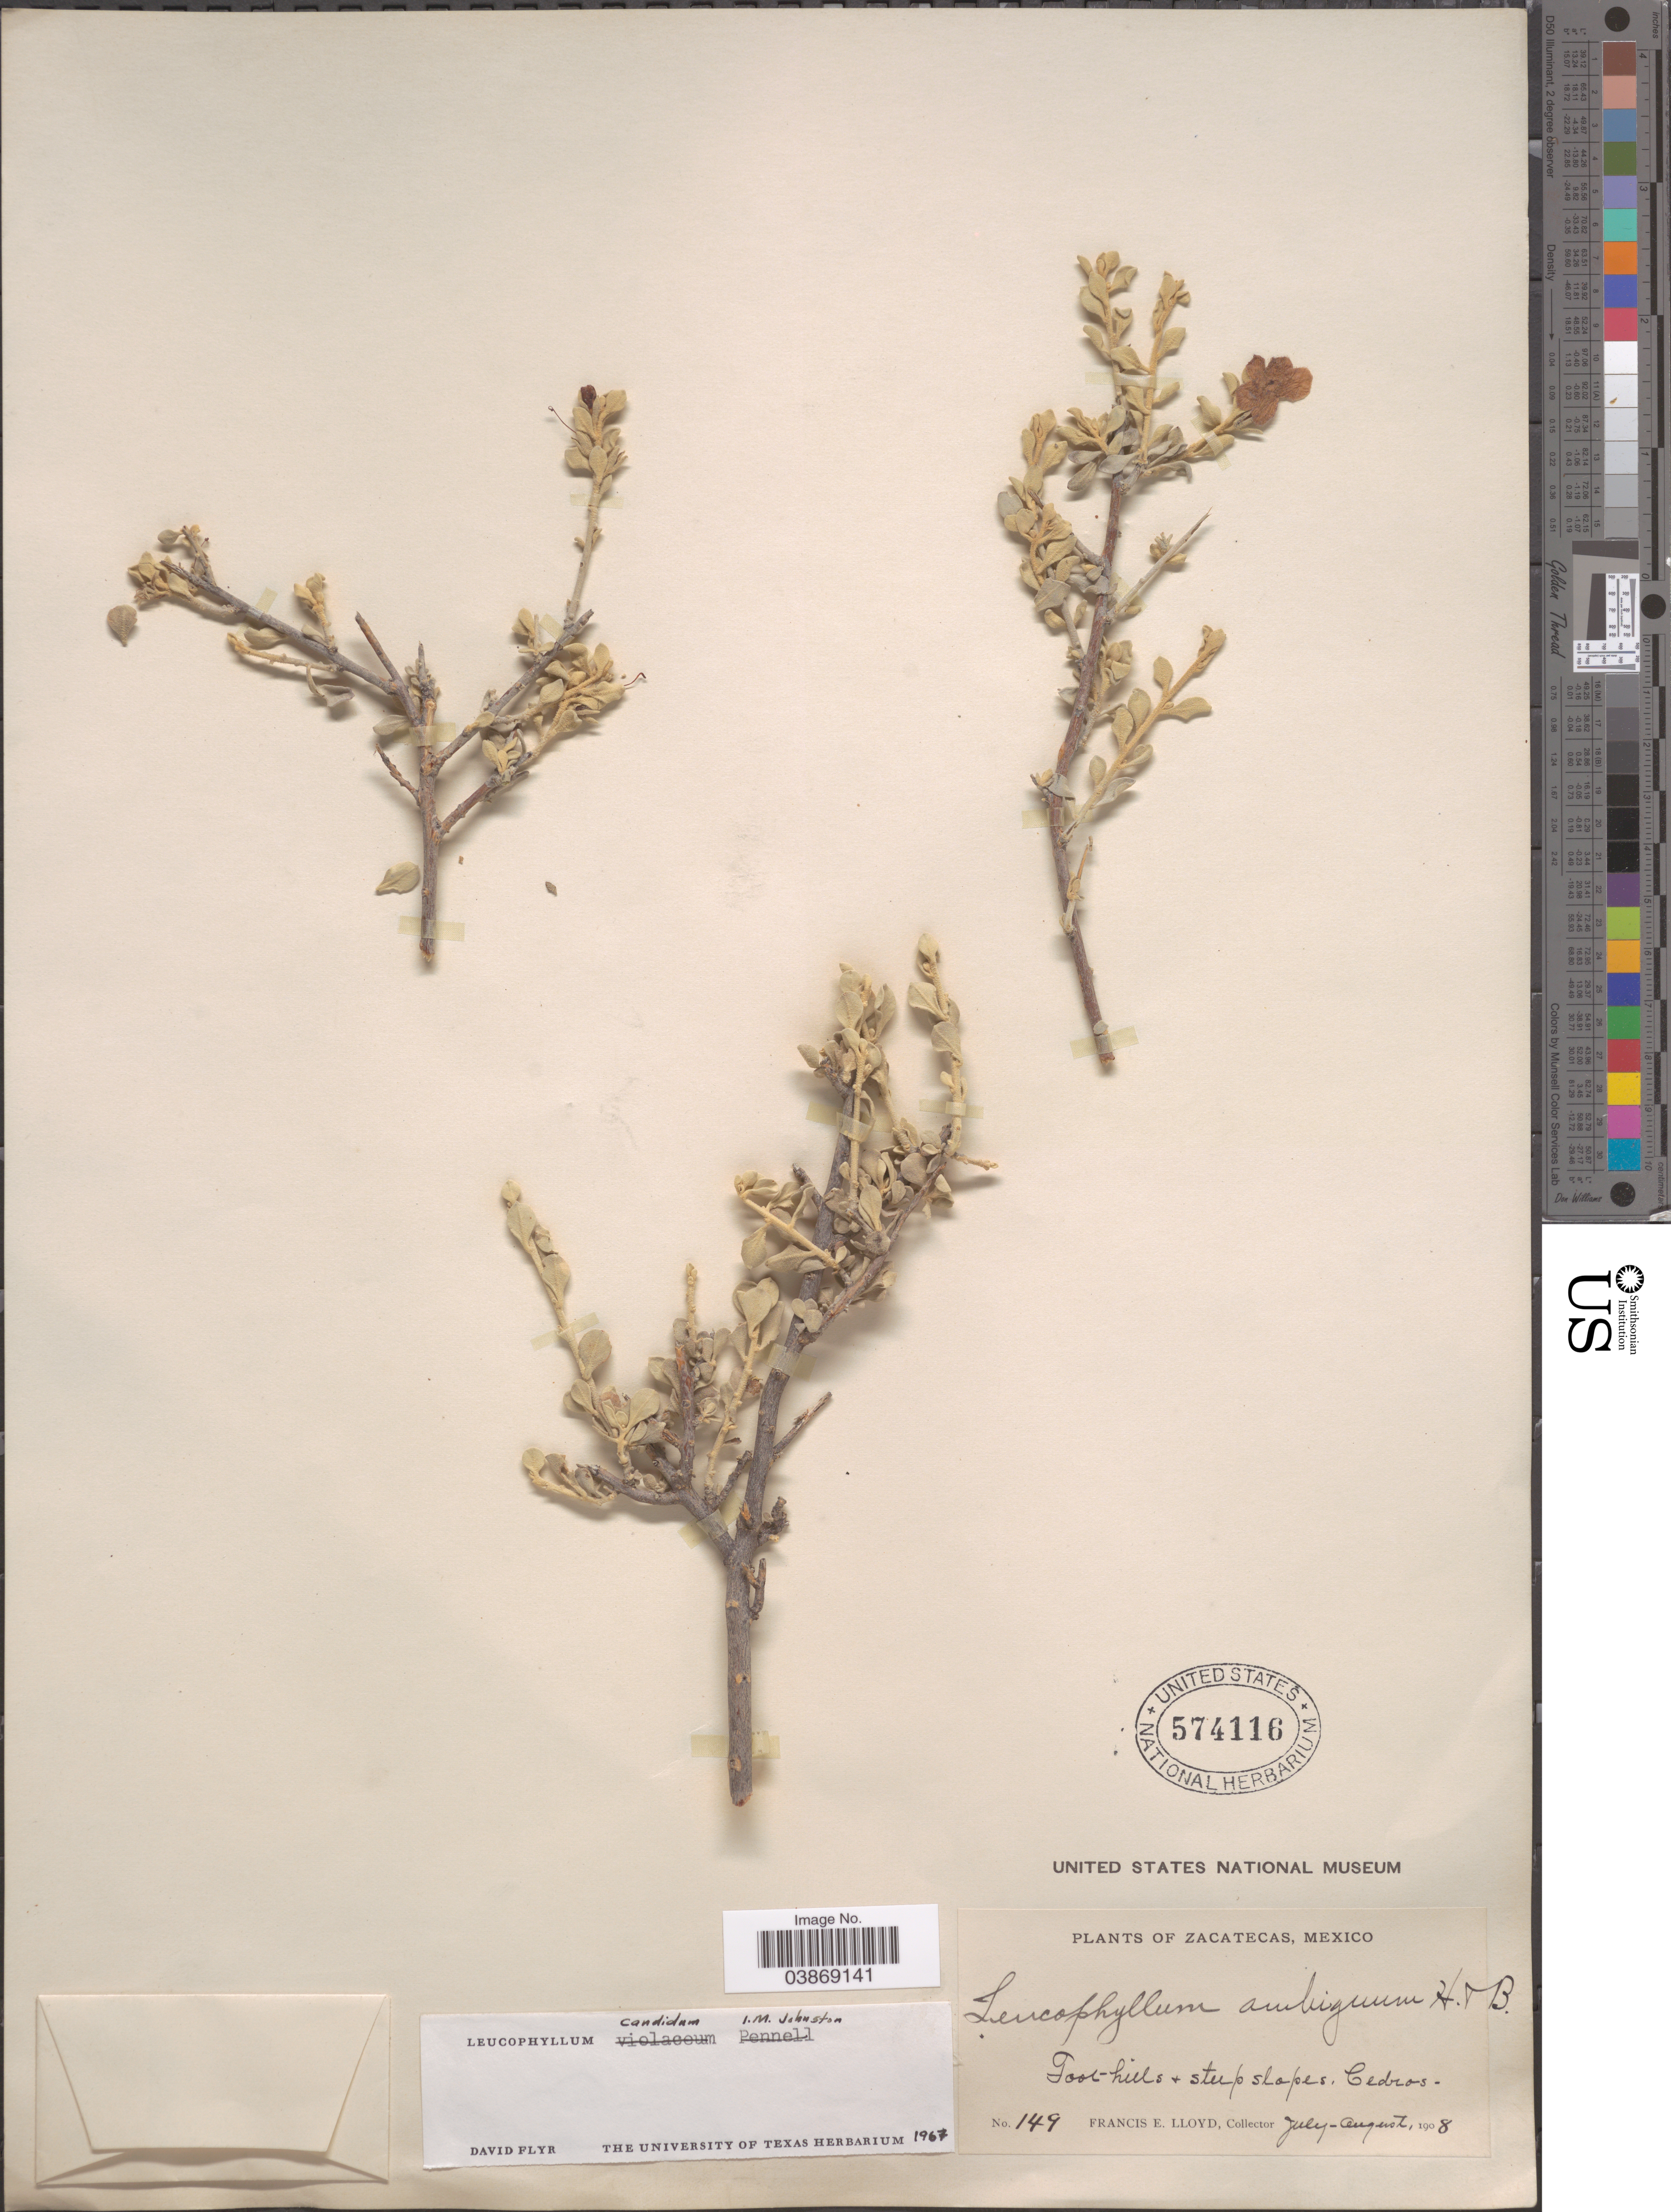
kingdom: Plantae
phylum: Tracheophyta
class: Magnoliopsida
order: Lamiales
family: Scrophulariaceae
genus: Leucophyllum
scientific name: Leucophyllum candidum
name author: I.M. Johnst.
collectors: Lloyd, C. E.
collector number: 149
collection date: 1908-07/1908-08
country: Mexico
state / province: Zacatecas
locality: Foothills + steep slopes, Cedros.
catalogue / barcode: US 574116